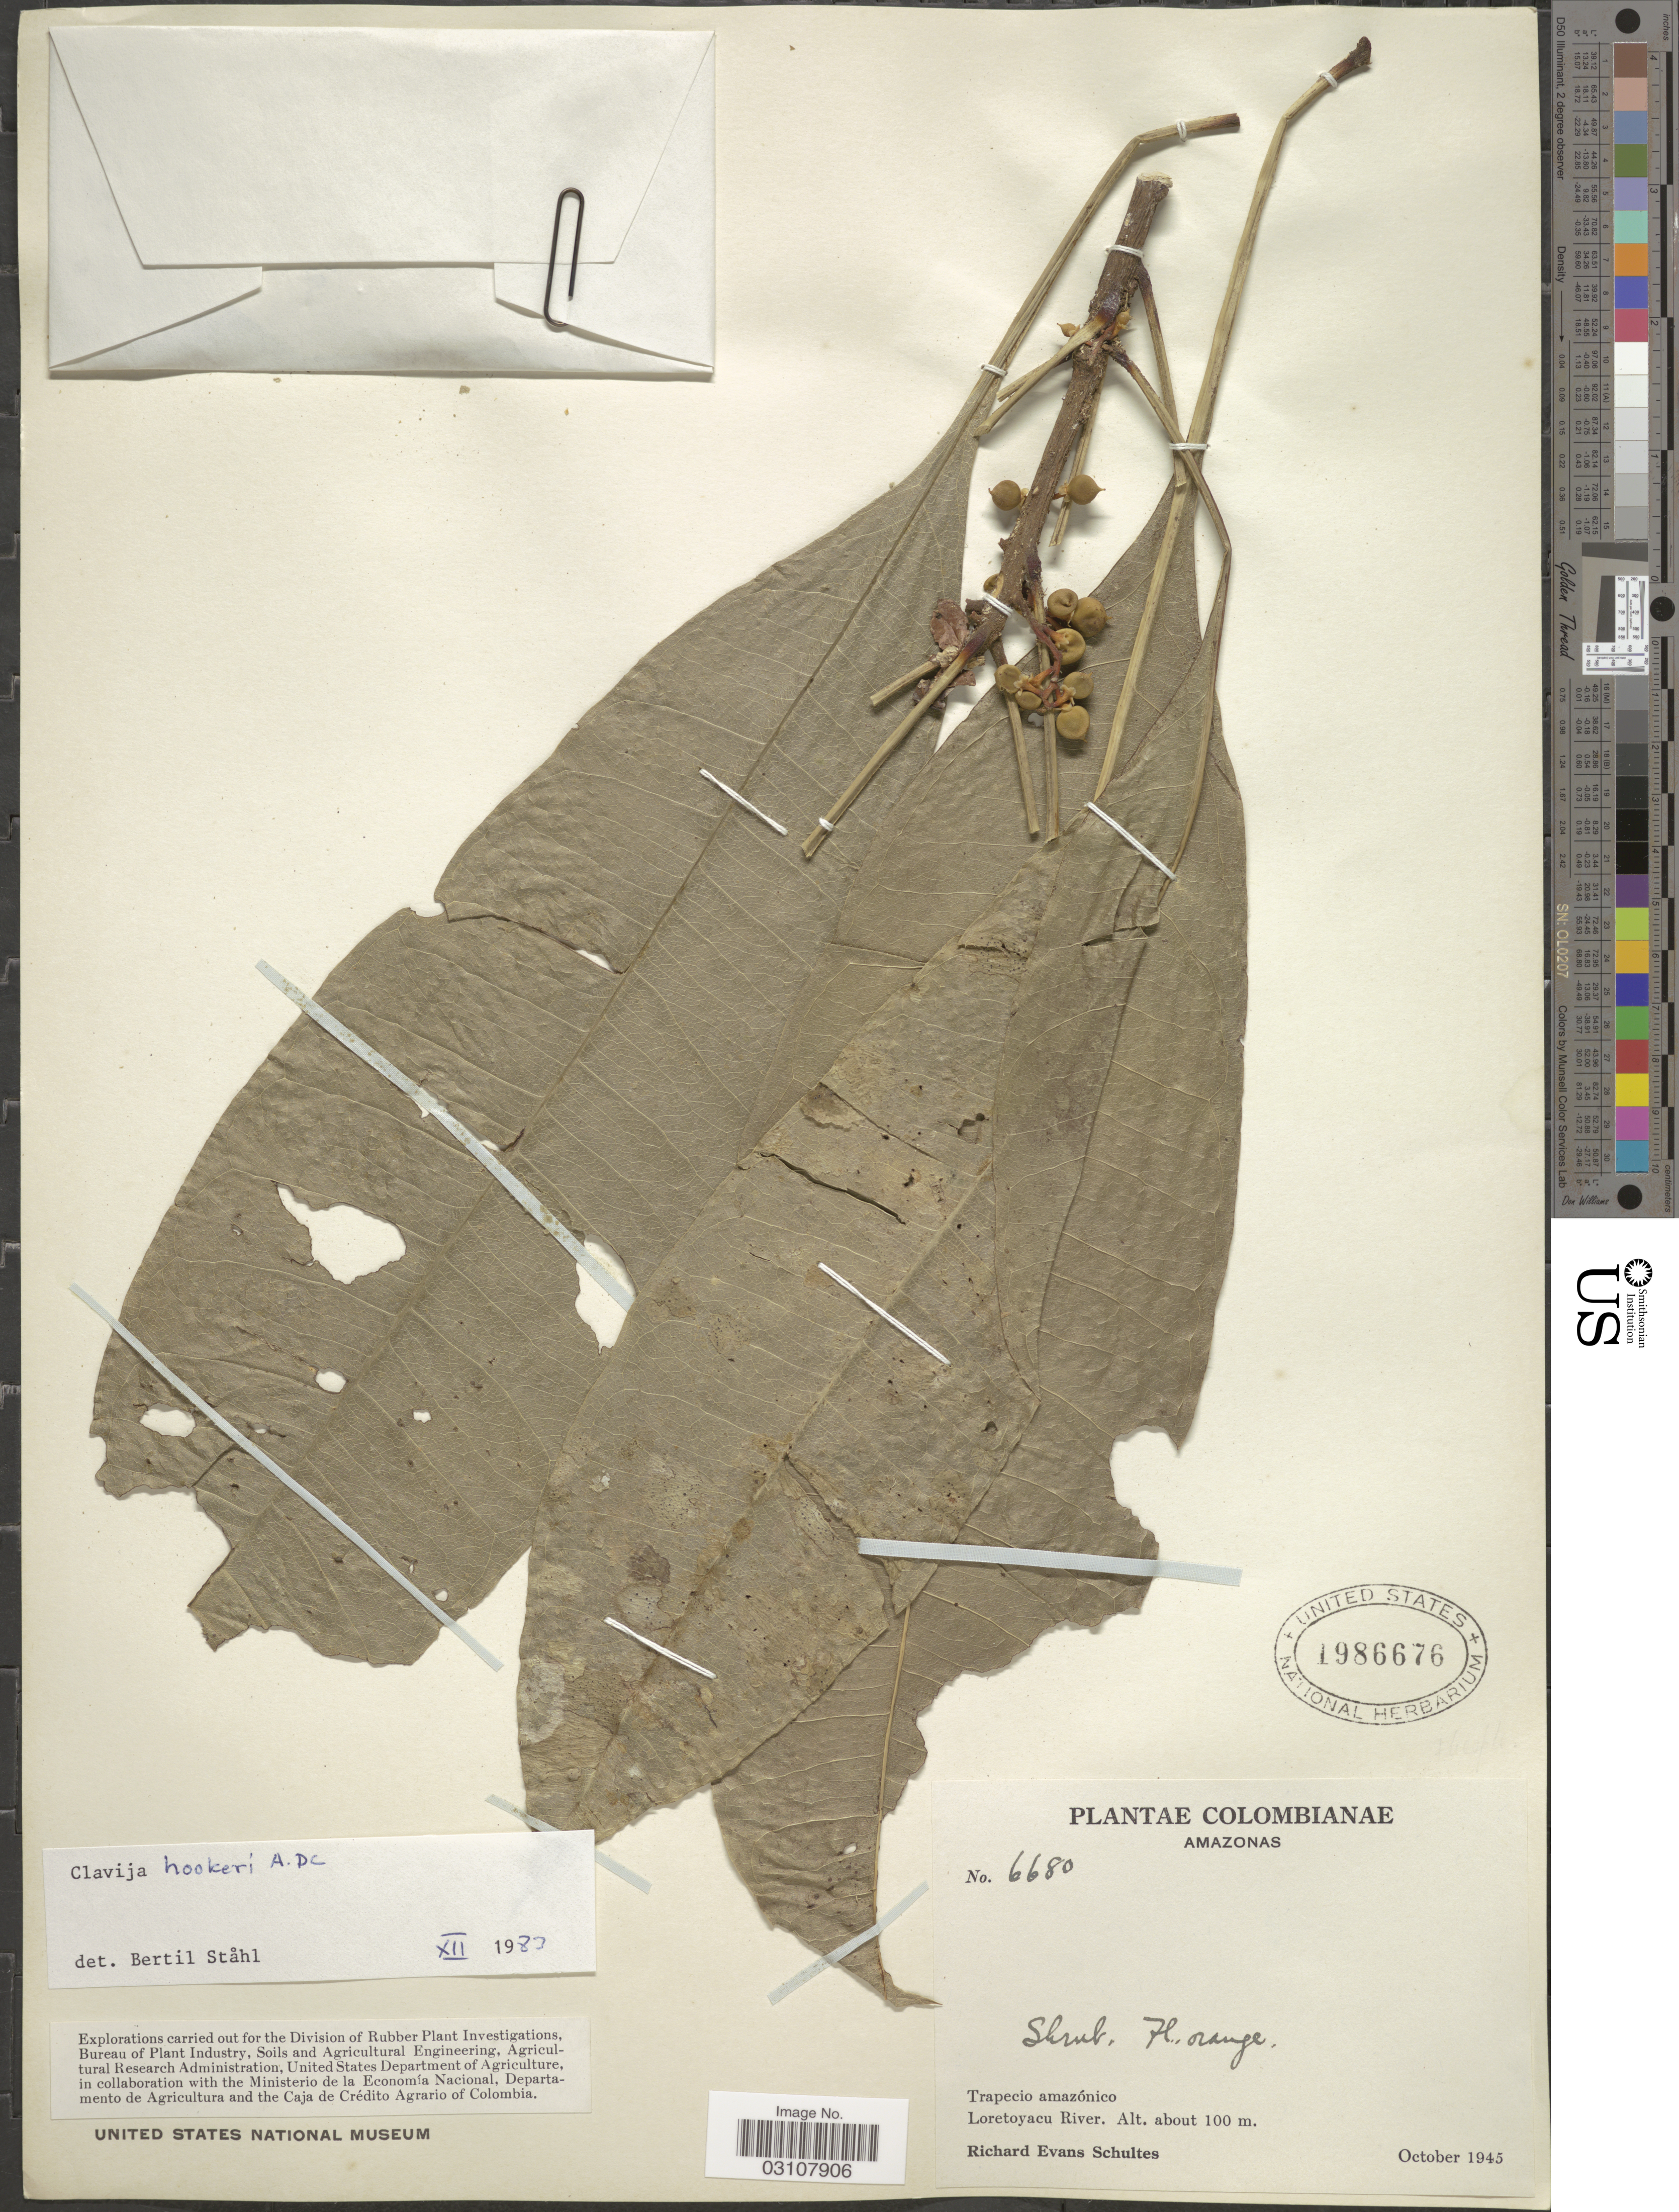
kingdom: Plantae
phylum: Tracheophyta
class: Magnoliopsida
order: Ericales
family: Primulaceae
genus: Clavija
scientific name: Clavija hookeri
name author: A. DC.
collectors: R. E. Schultes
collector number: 6680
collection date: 1945-10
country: Colombia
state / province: Amazônas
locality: Trapecia amazónico. Loretoyacu River.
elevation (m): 100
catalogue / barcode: US 1986676